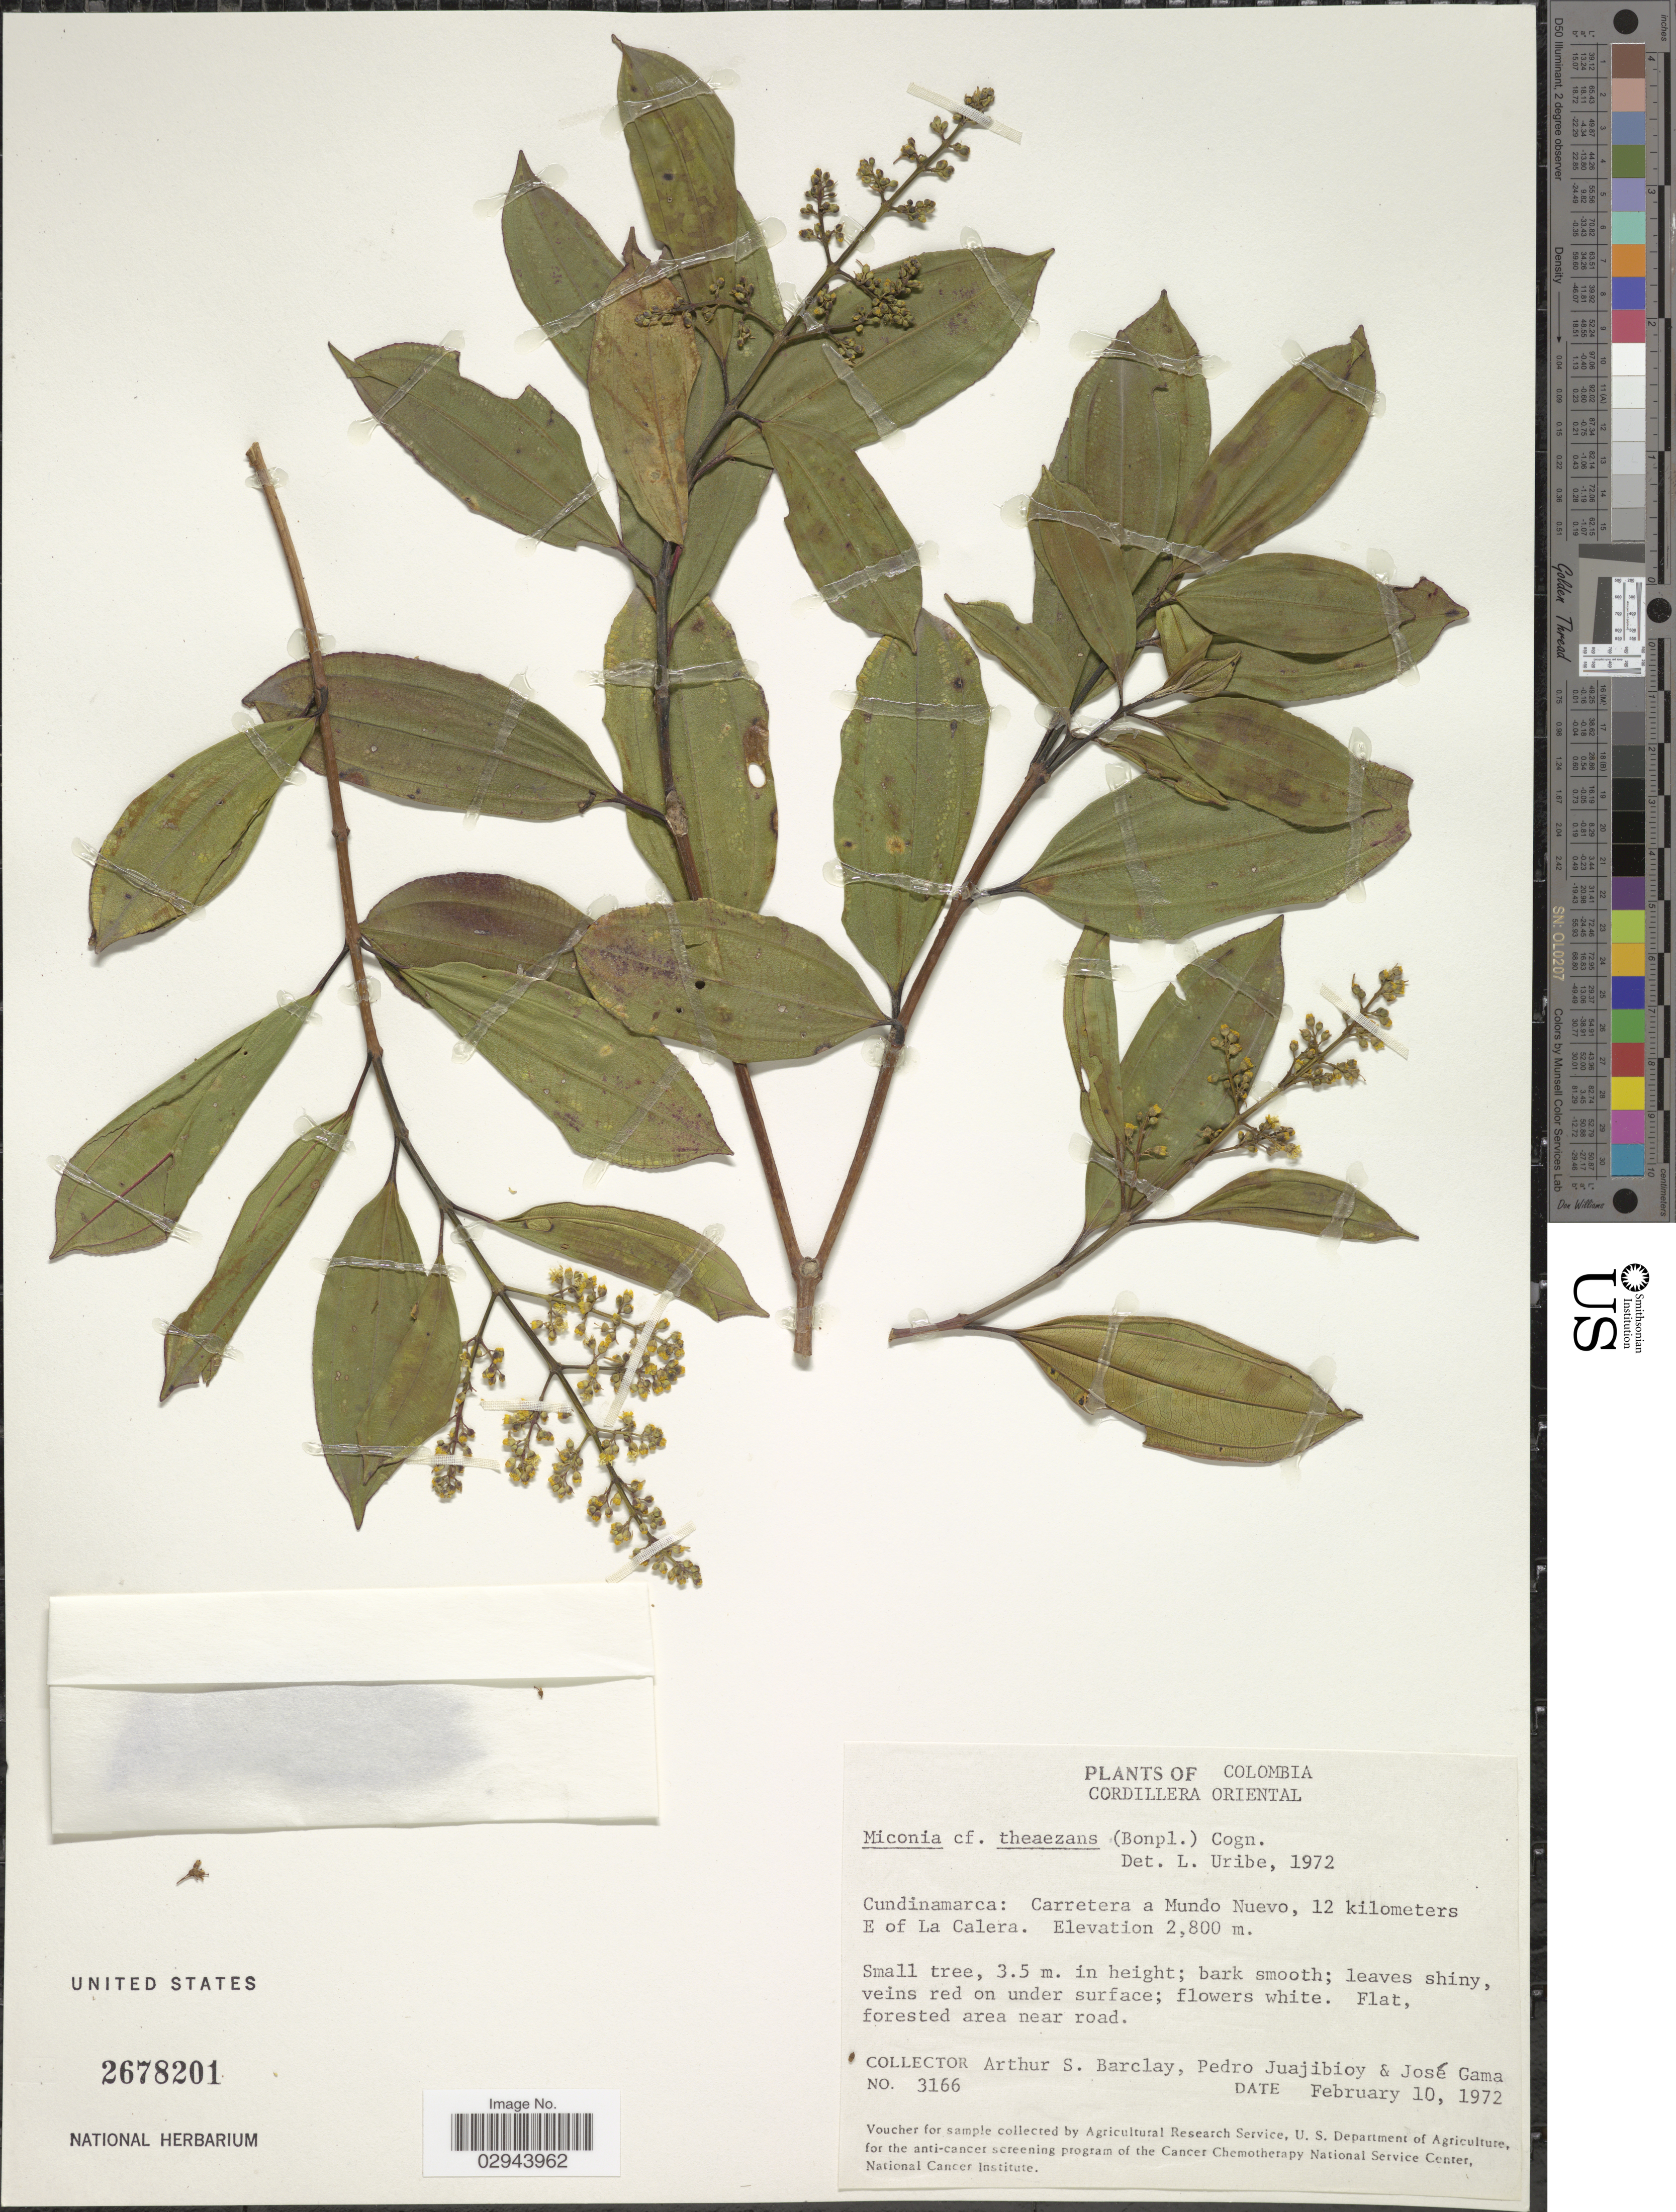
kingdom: Plantae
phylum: Tracheophyta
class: Magnoliopsida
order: Myrtales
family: Melastomataceae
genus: Miconia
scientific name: Miconia theizans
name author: (Bonpl.) Cogn.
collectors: A. S. Barclay, P. Juajibioy & J. Gama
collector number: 3166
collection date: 1972-02-10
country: Colombia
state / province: Cundinamarca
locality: Cordillera Oriental, Carretera a Mundo Nuevo, 12 kilometers E of La Calera.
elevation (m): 2800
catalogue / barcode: US 2678201